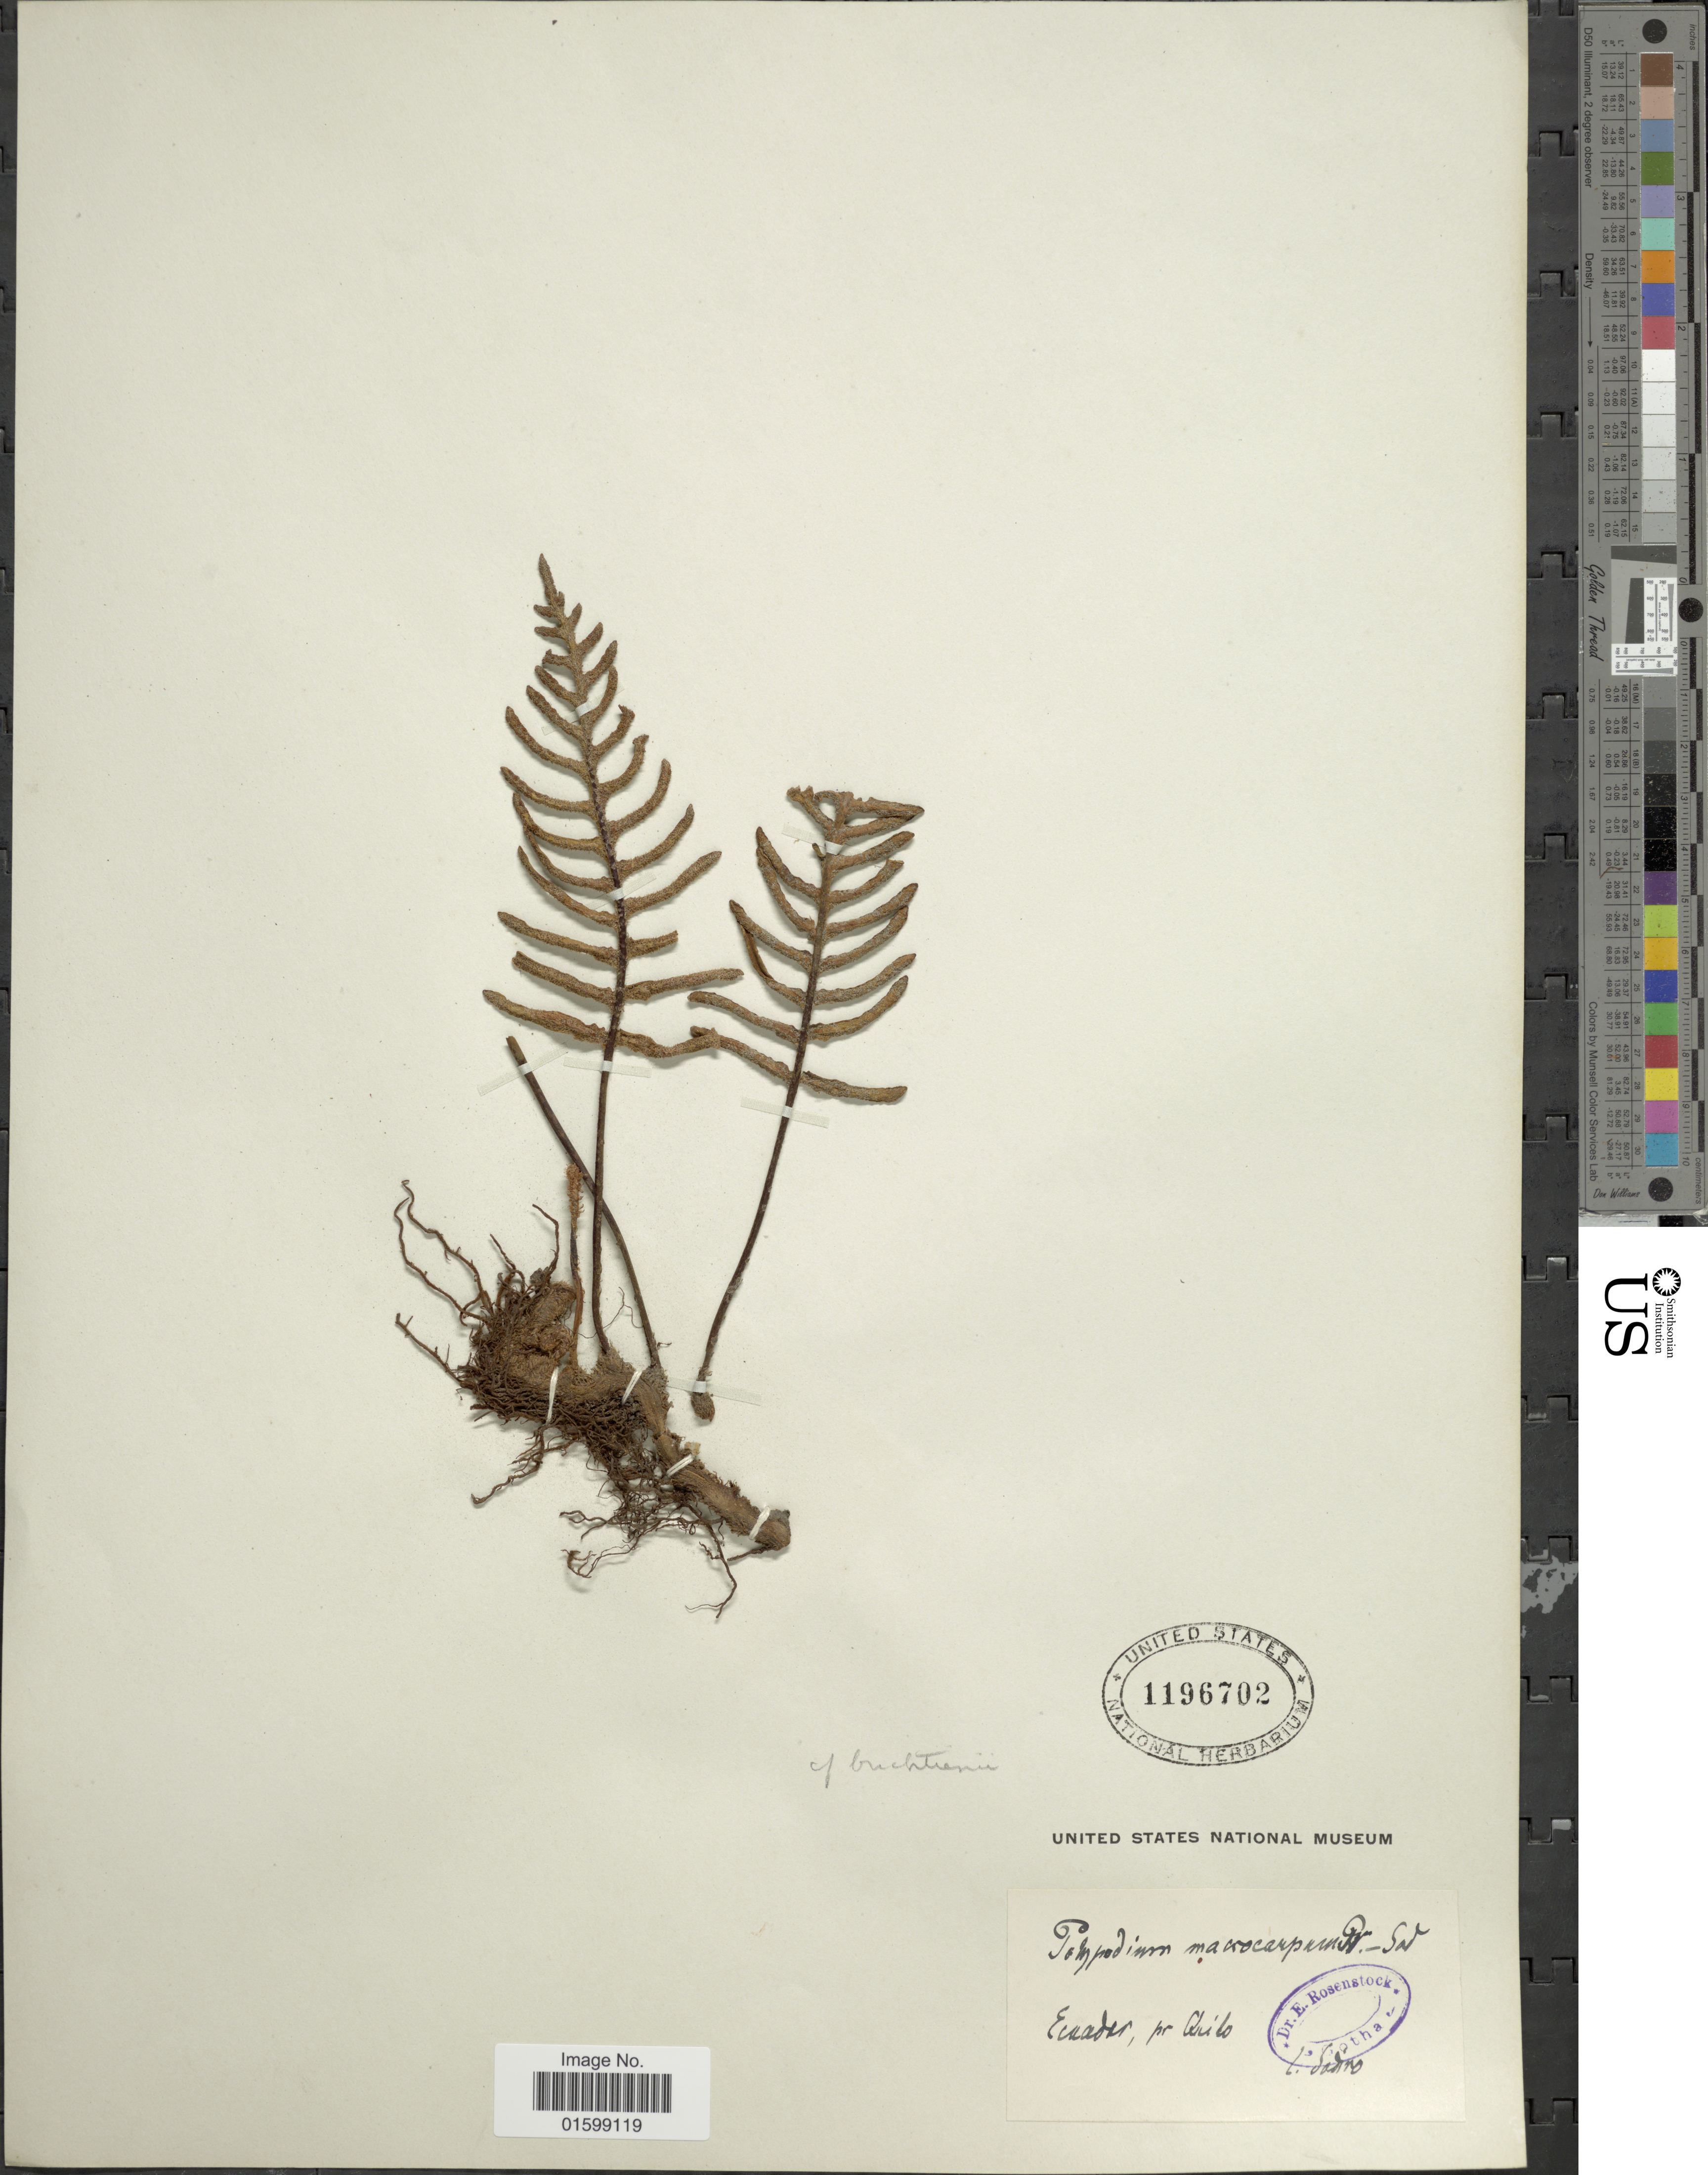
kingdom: Plantae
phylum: Tracheophyta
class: Polypodiopsida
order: Polypodiales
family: Polypodiaceae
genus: Pleopeltis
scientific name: Pleopeltis buchtienii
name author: (Christ & Rosenst.) A.R. Sm.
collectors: Sodiro, --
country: Ecuador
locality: Pr. Quito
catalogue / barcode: US 1196702